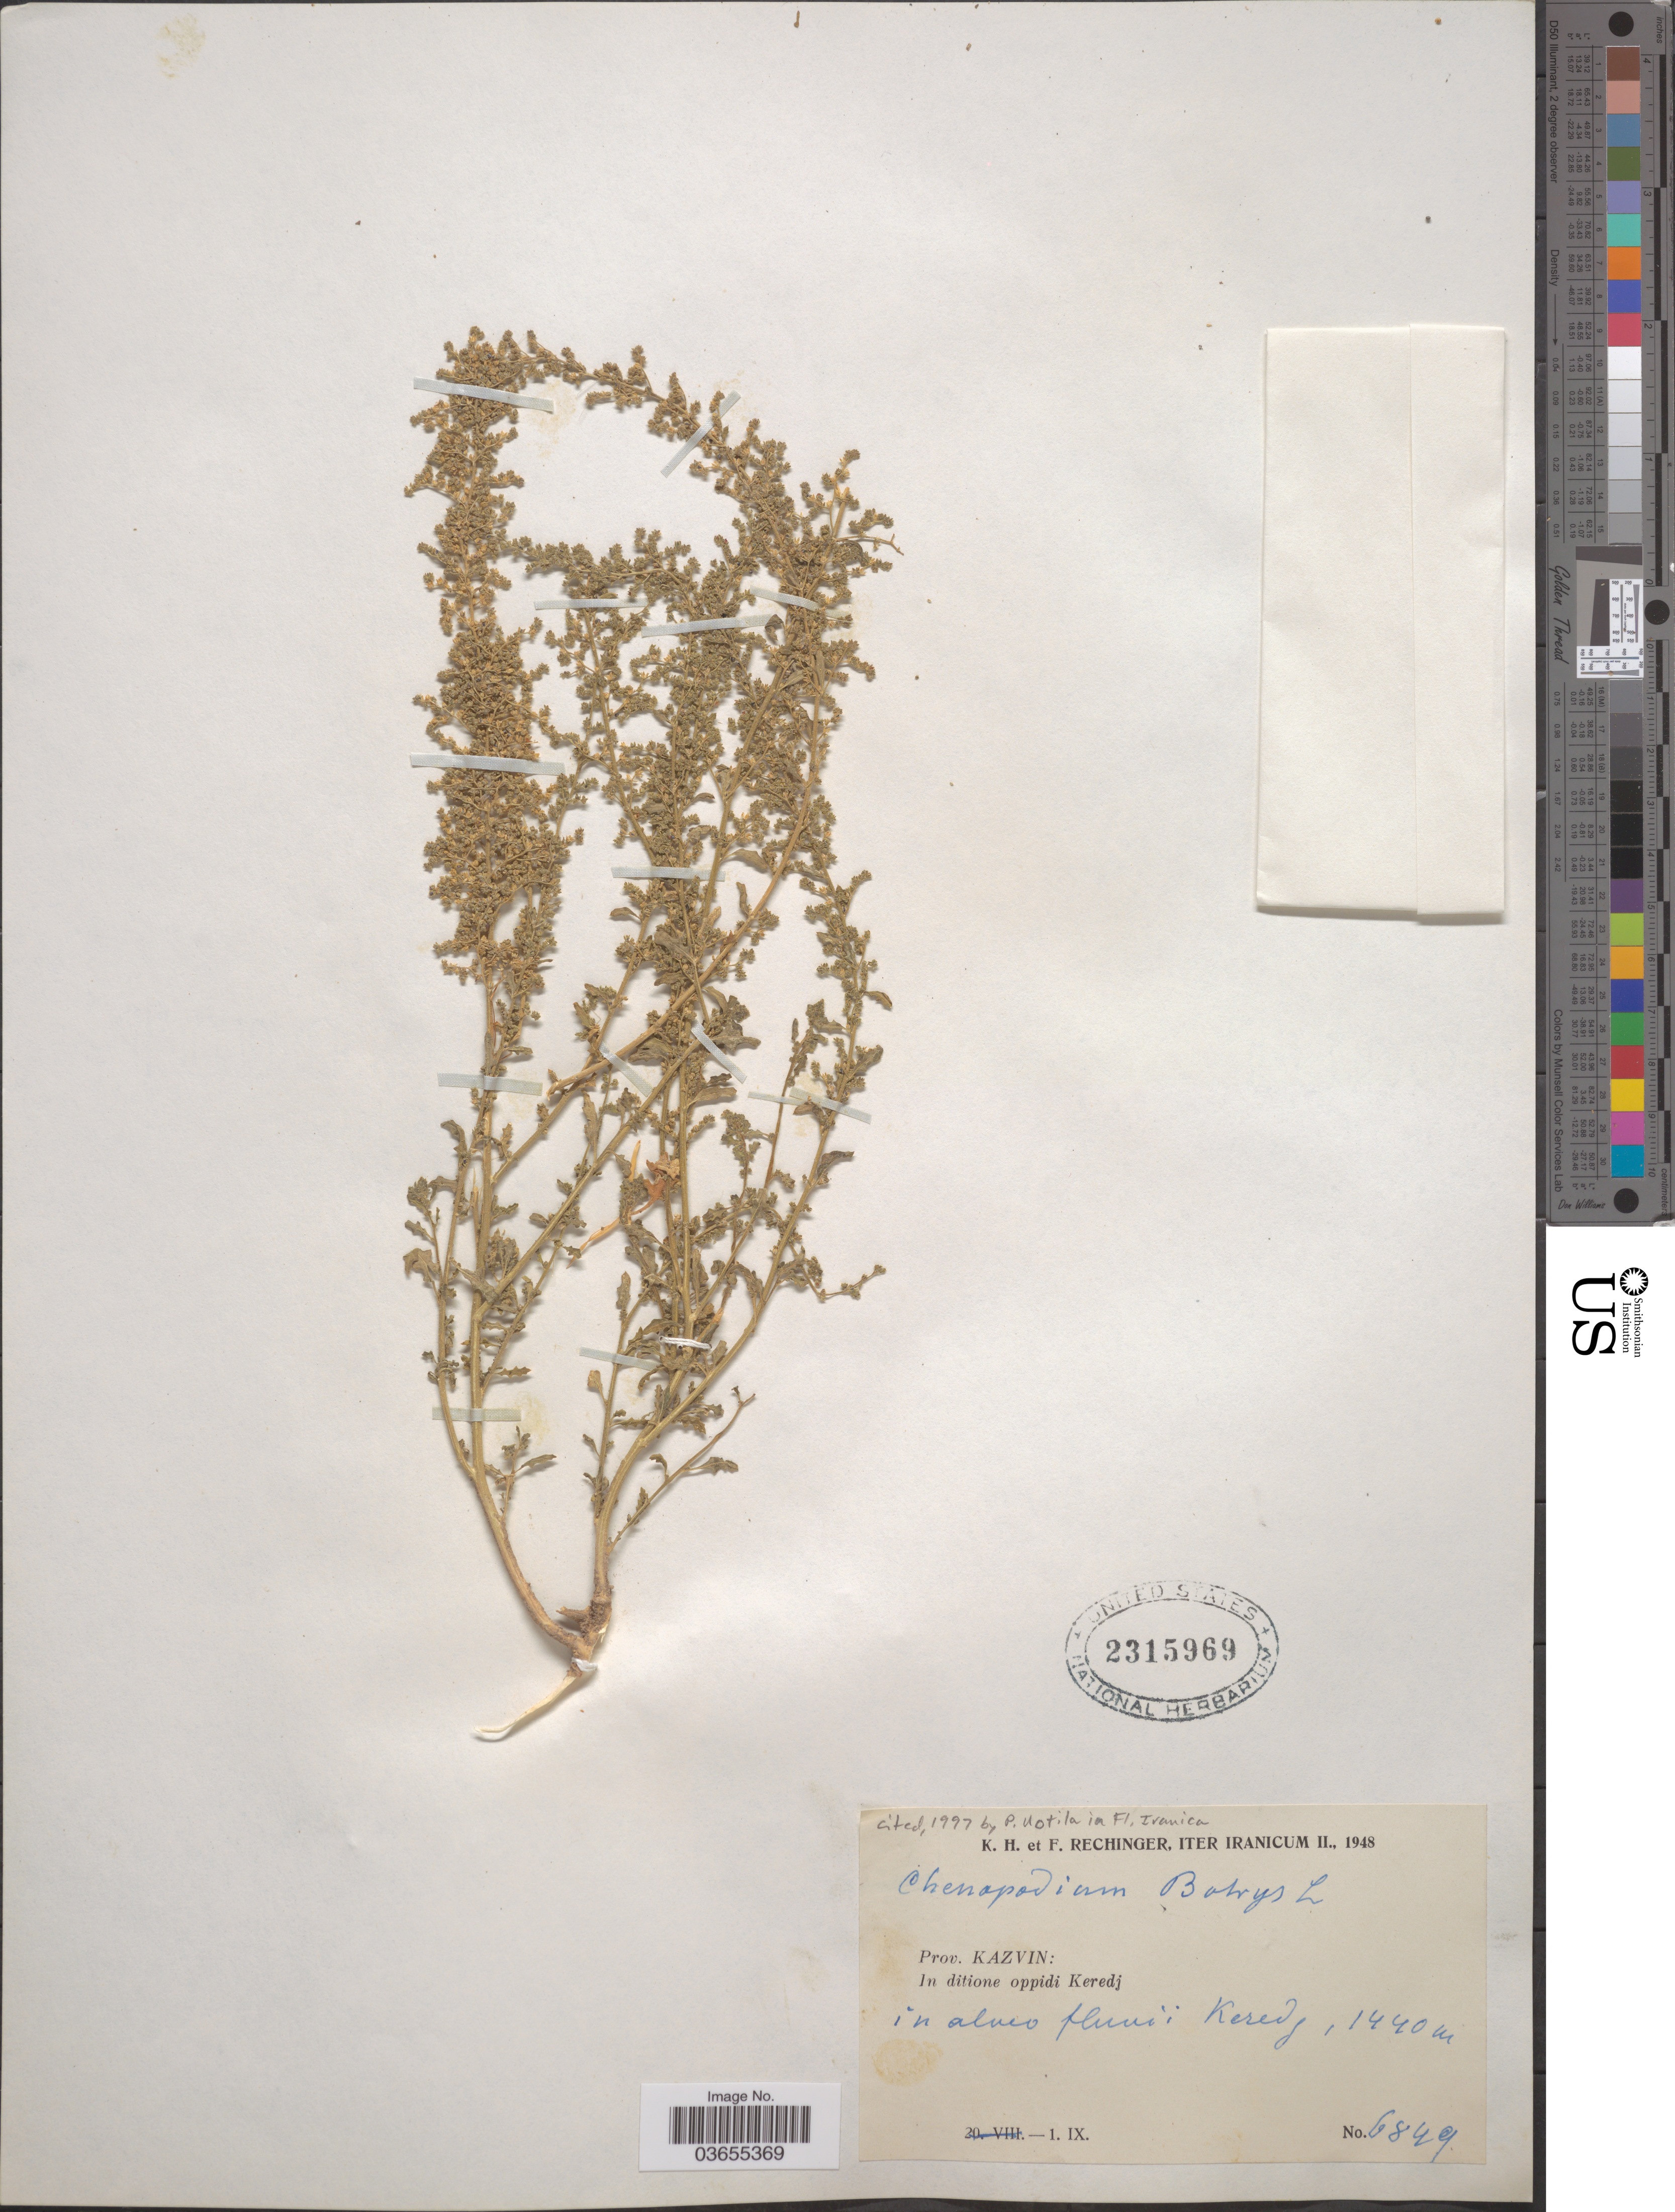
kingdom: Plantae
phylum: Tracheophyta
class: Magnoliopsida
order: Caryophyllales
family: Amaranthaceae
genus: Chenopodium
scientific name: Chenopodium botrys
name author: L.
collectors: K. H. Rechinger & F. Rechinger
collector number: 6849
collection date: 1948-09-01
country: Iran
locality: Prov. Kazvin: In ditione oppidi Keredj. In alveo fluvii Keredj.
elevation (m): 1440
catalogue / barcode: US 2315969